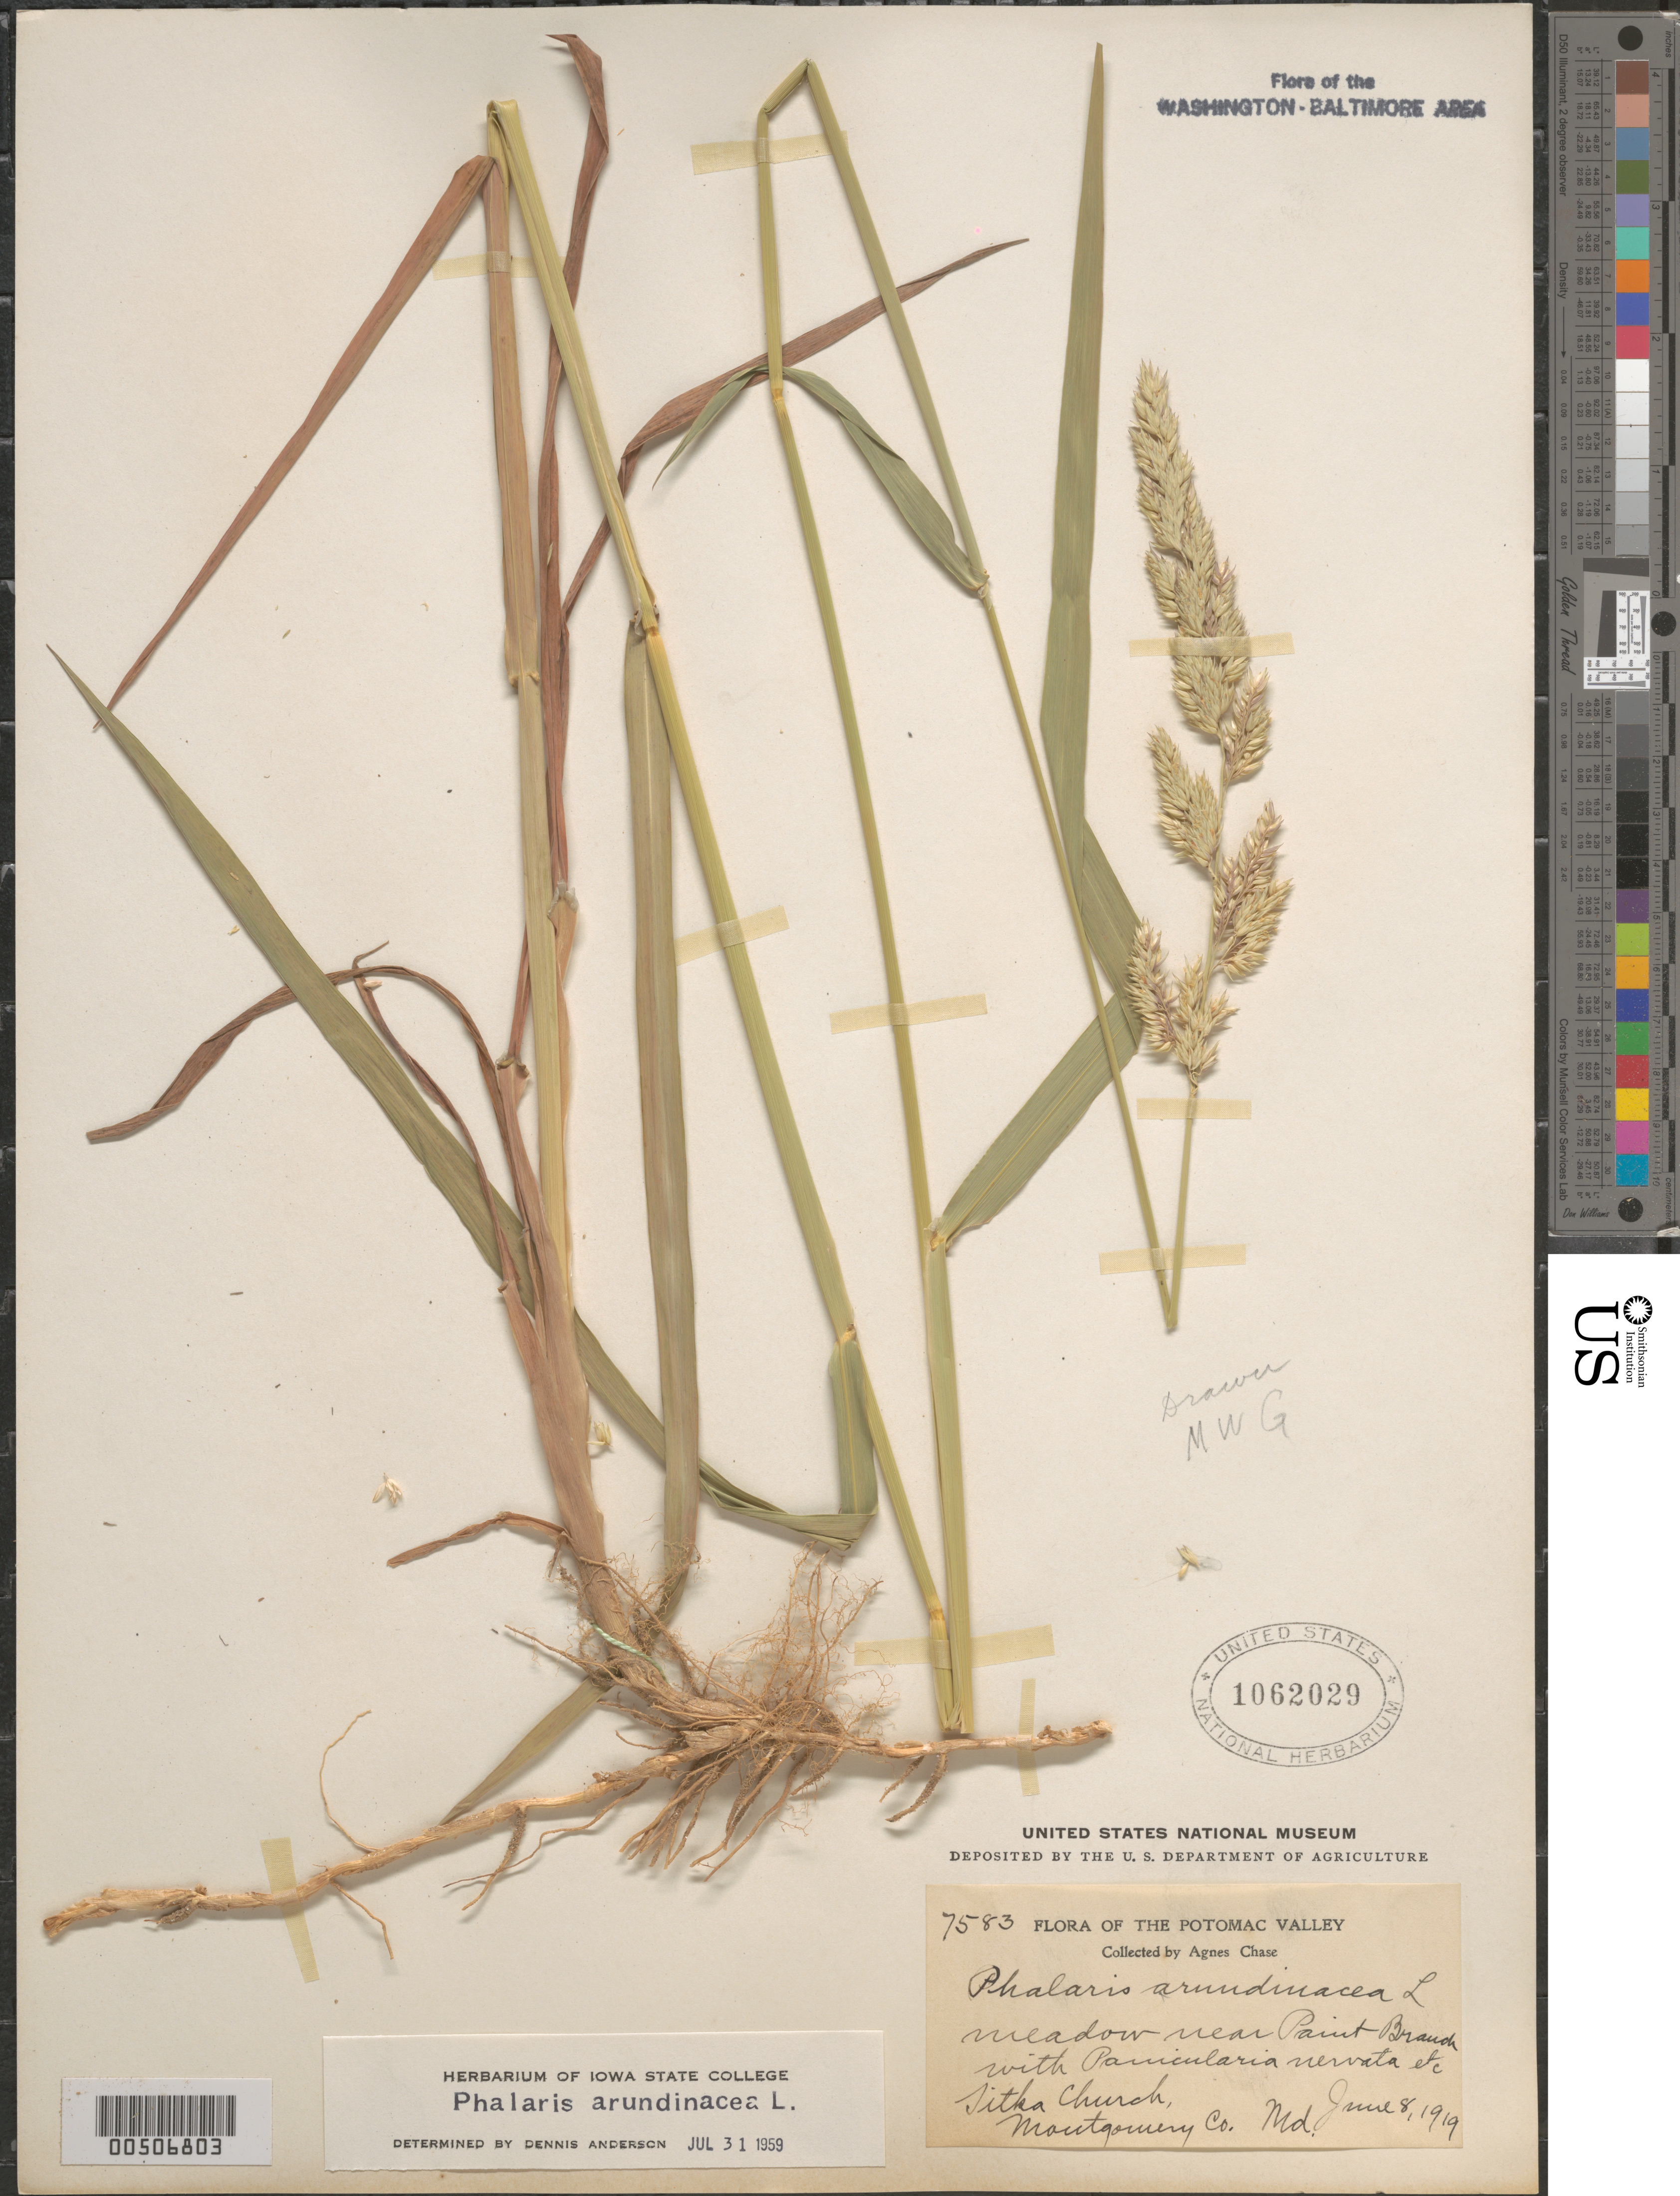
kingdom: Plantae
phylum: Tracheophyta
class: Liliopsida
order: Poales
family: Poaceae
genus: Phalaris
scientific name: Phalaris arundinacea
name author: L.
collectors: A. Chase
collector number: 7583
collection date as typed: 08 Jun 1919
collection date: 1919-06-08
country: United States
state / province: Maryland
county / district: Montgomery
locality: Near Paint Branch, Sitka Church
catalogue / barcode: US 1062029